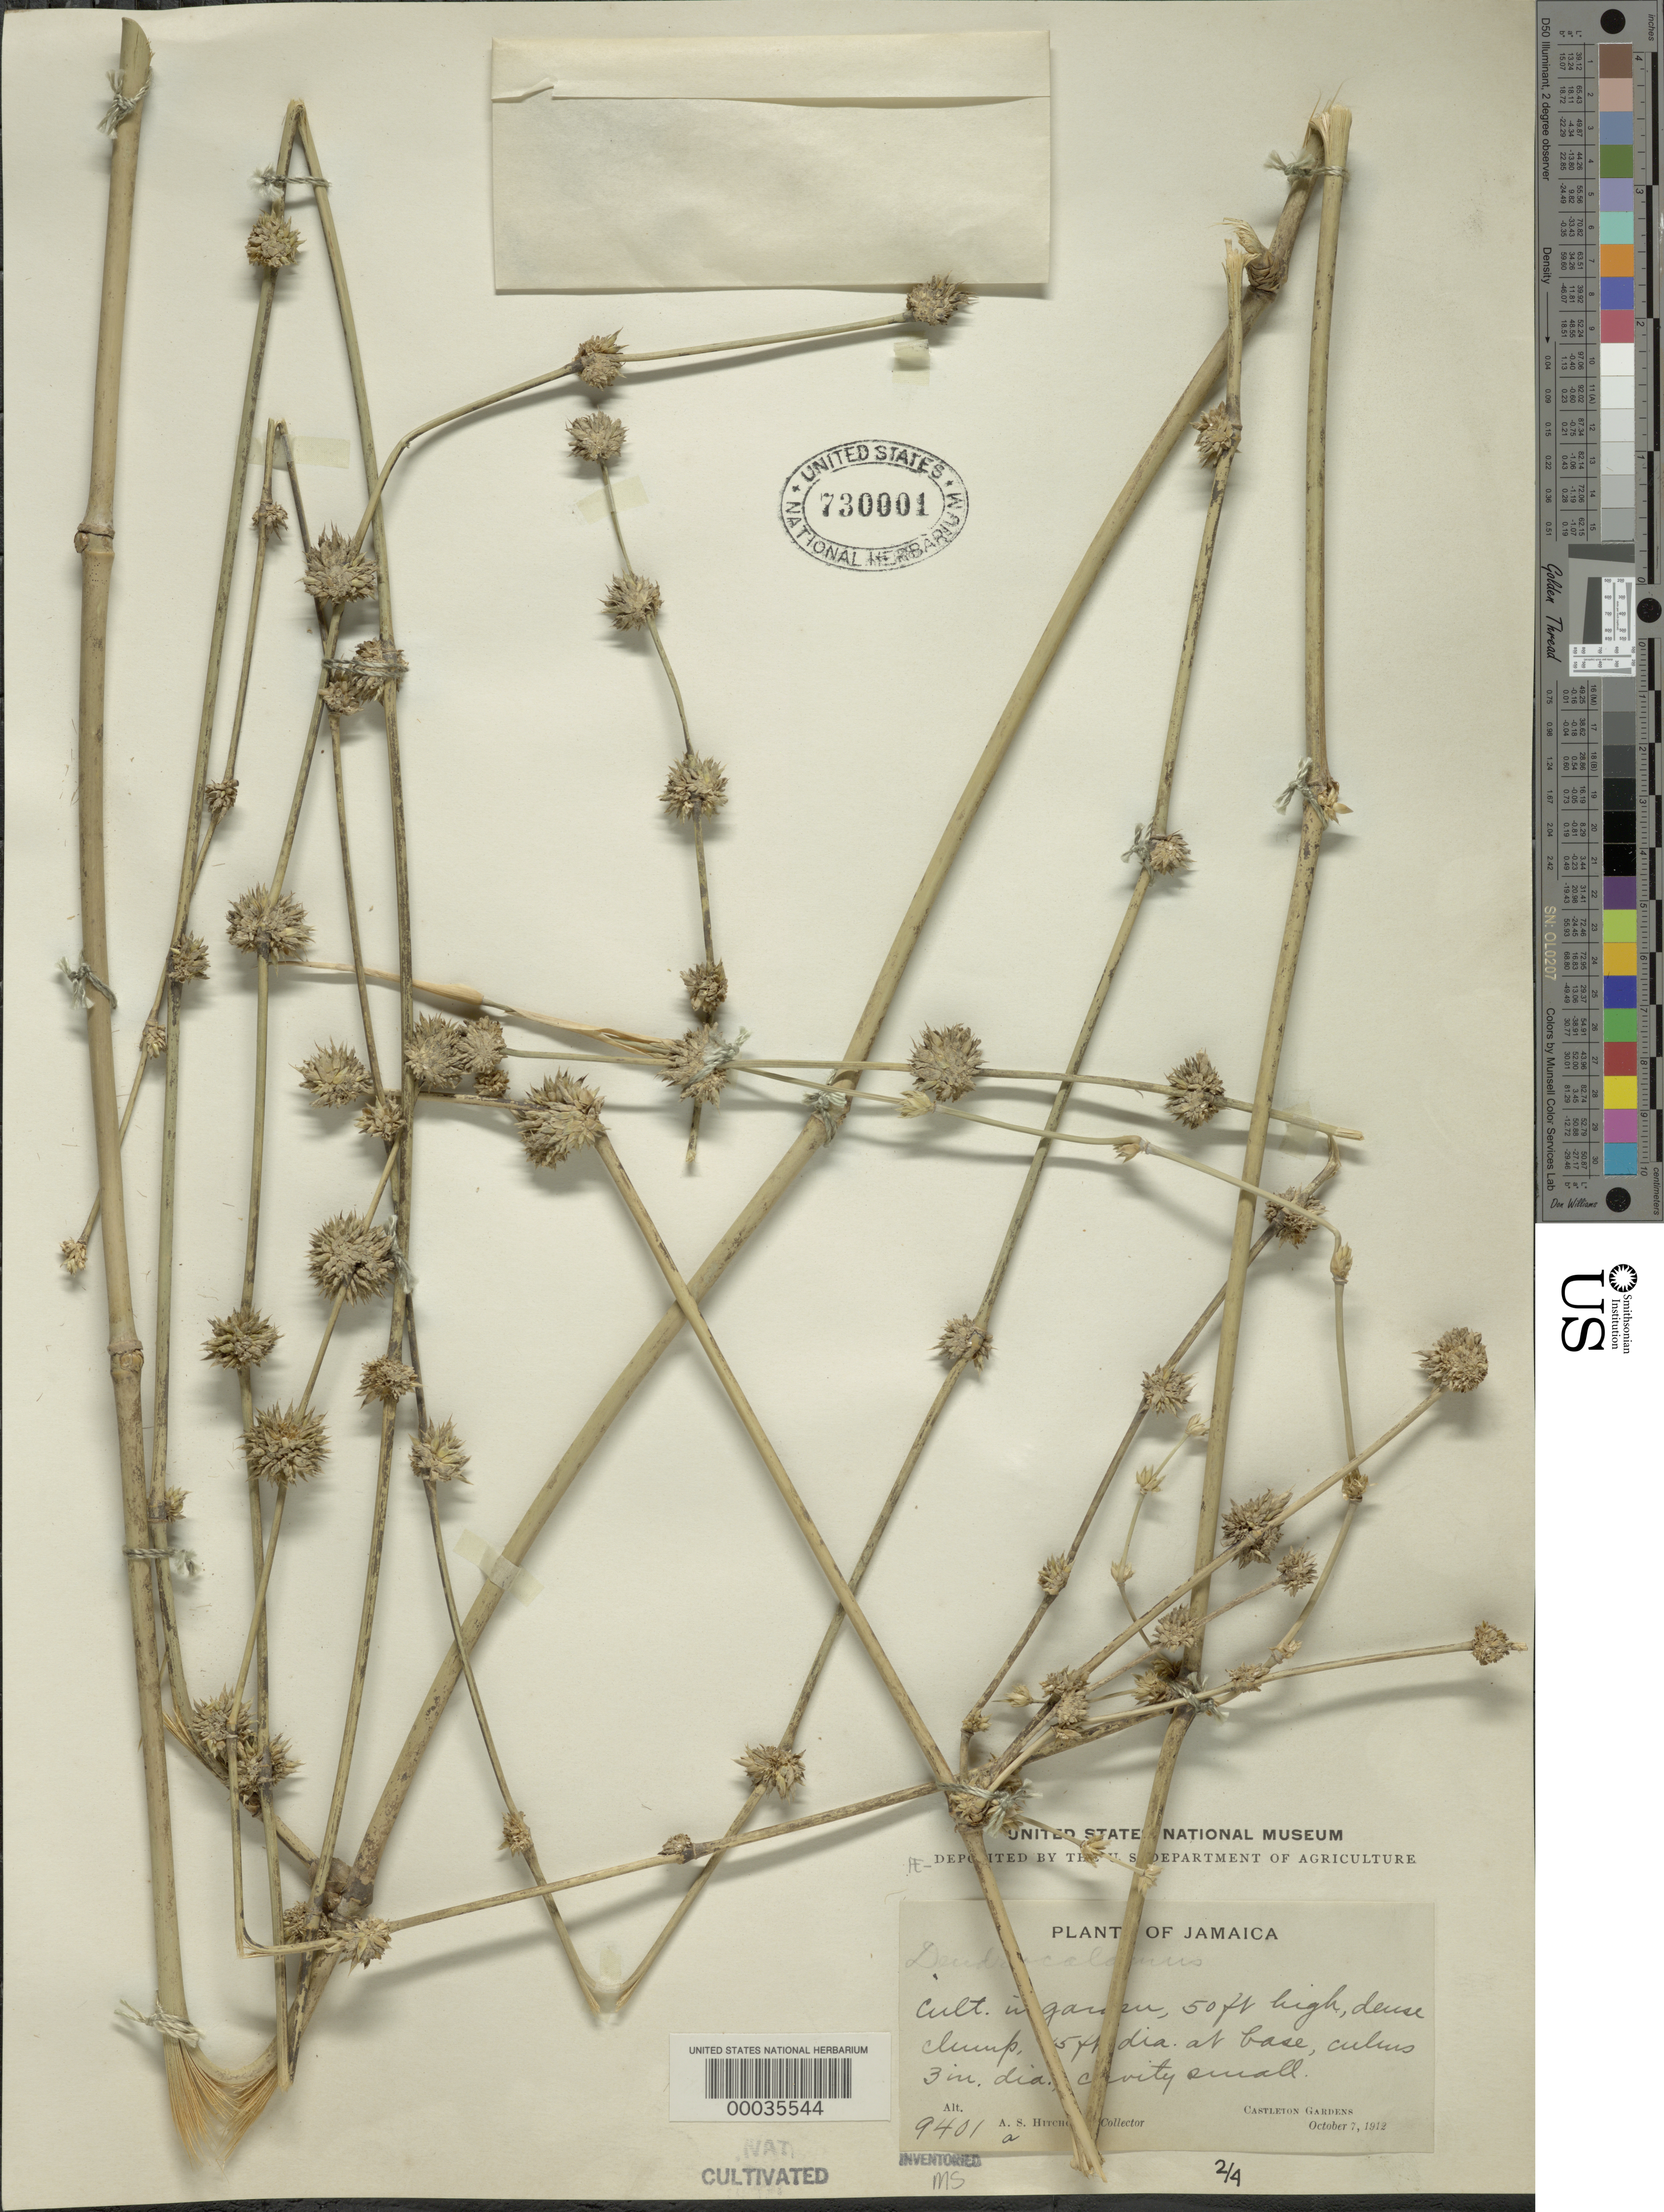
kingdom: Plantae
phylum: Tracheophyta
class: Liliopsida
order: Poales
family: Poaceae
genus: Dendrocalamus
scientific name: Dendrocalamus strictus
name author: (Roxb.) Nees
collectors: A. S. Hitchcock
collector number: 9401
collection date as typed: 07 Oct 1912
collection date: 1912-10-07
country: Jamaica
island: Greater Antilles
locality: Castleton garden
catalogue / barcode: US 730001